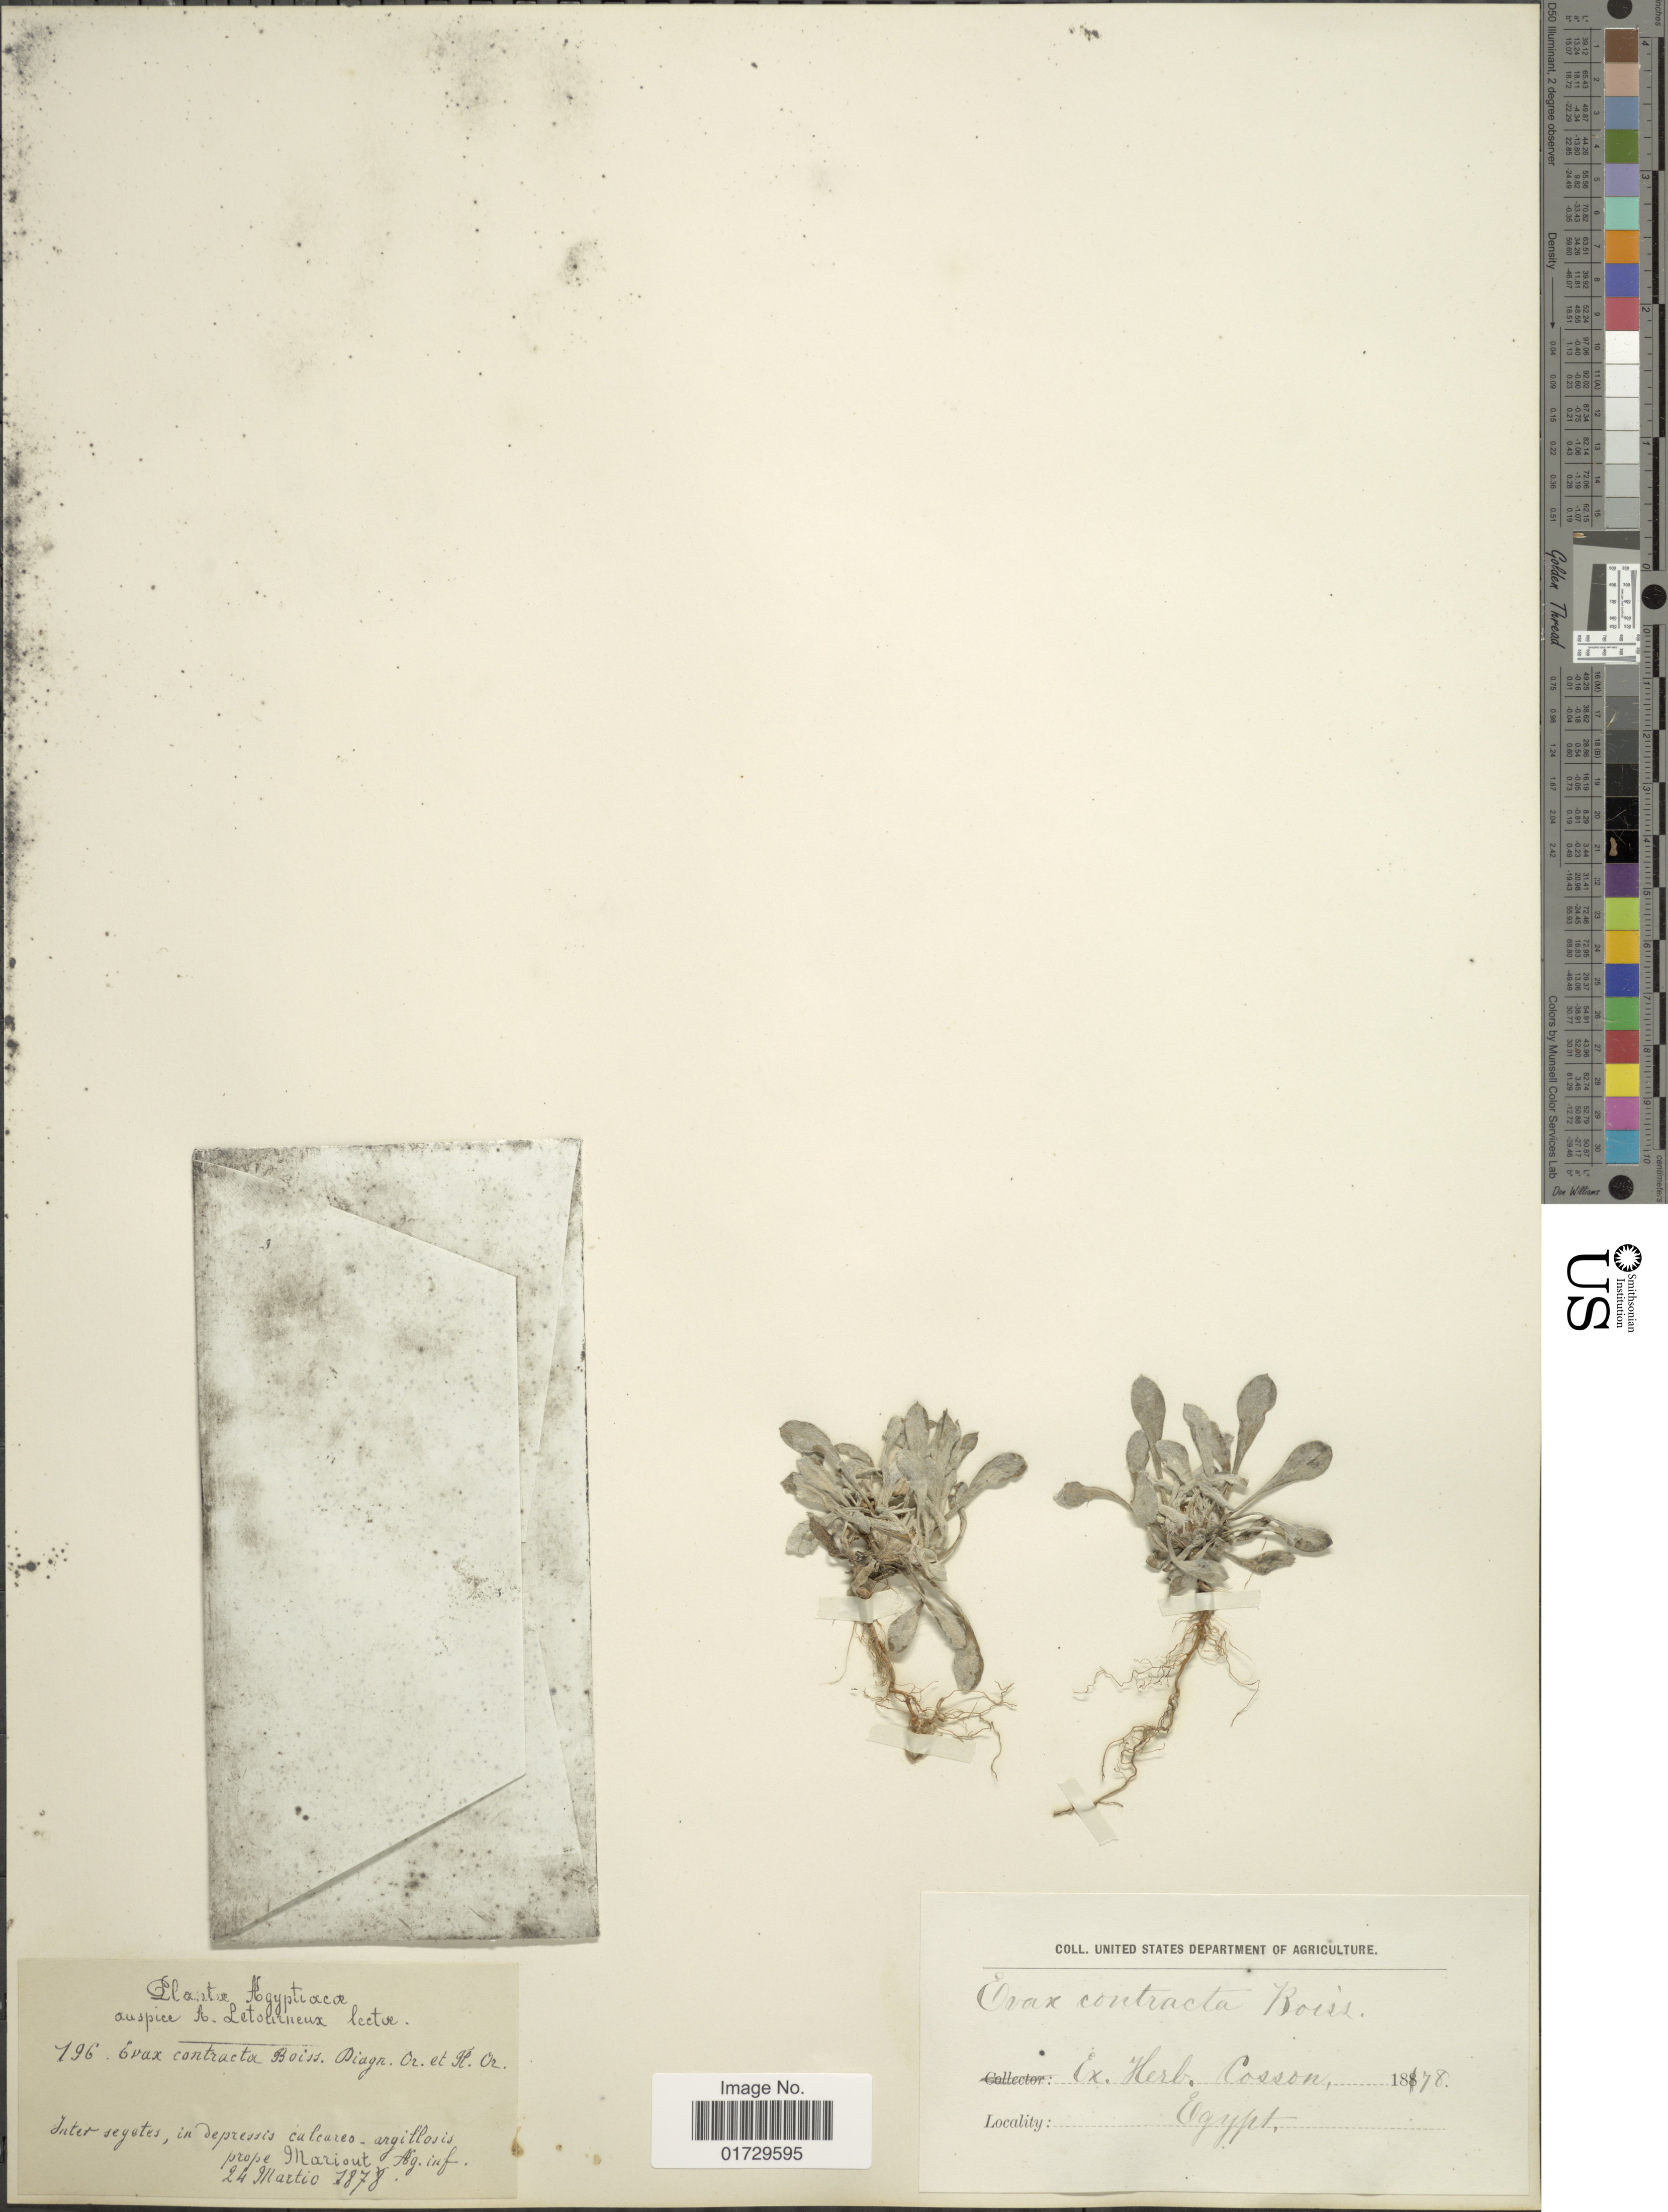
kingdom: Plantae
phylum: Tracheophyta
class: Magnoliopsida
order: Asterales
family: Asteraceae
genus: Filago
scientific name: Filago contracta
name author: (Boiss.) Chrtek & Holub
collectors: A. Letourneux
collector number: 196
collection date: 1878-03-24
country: Egypt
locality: Inter segetes, in depressis calcareo - argillosis prope Mariout.